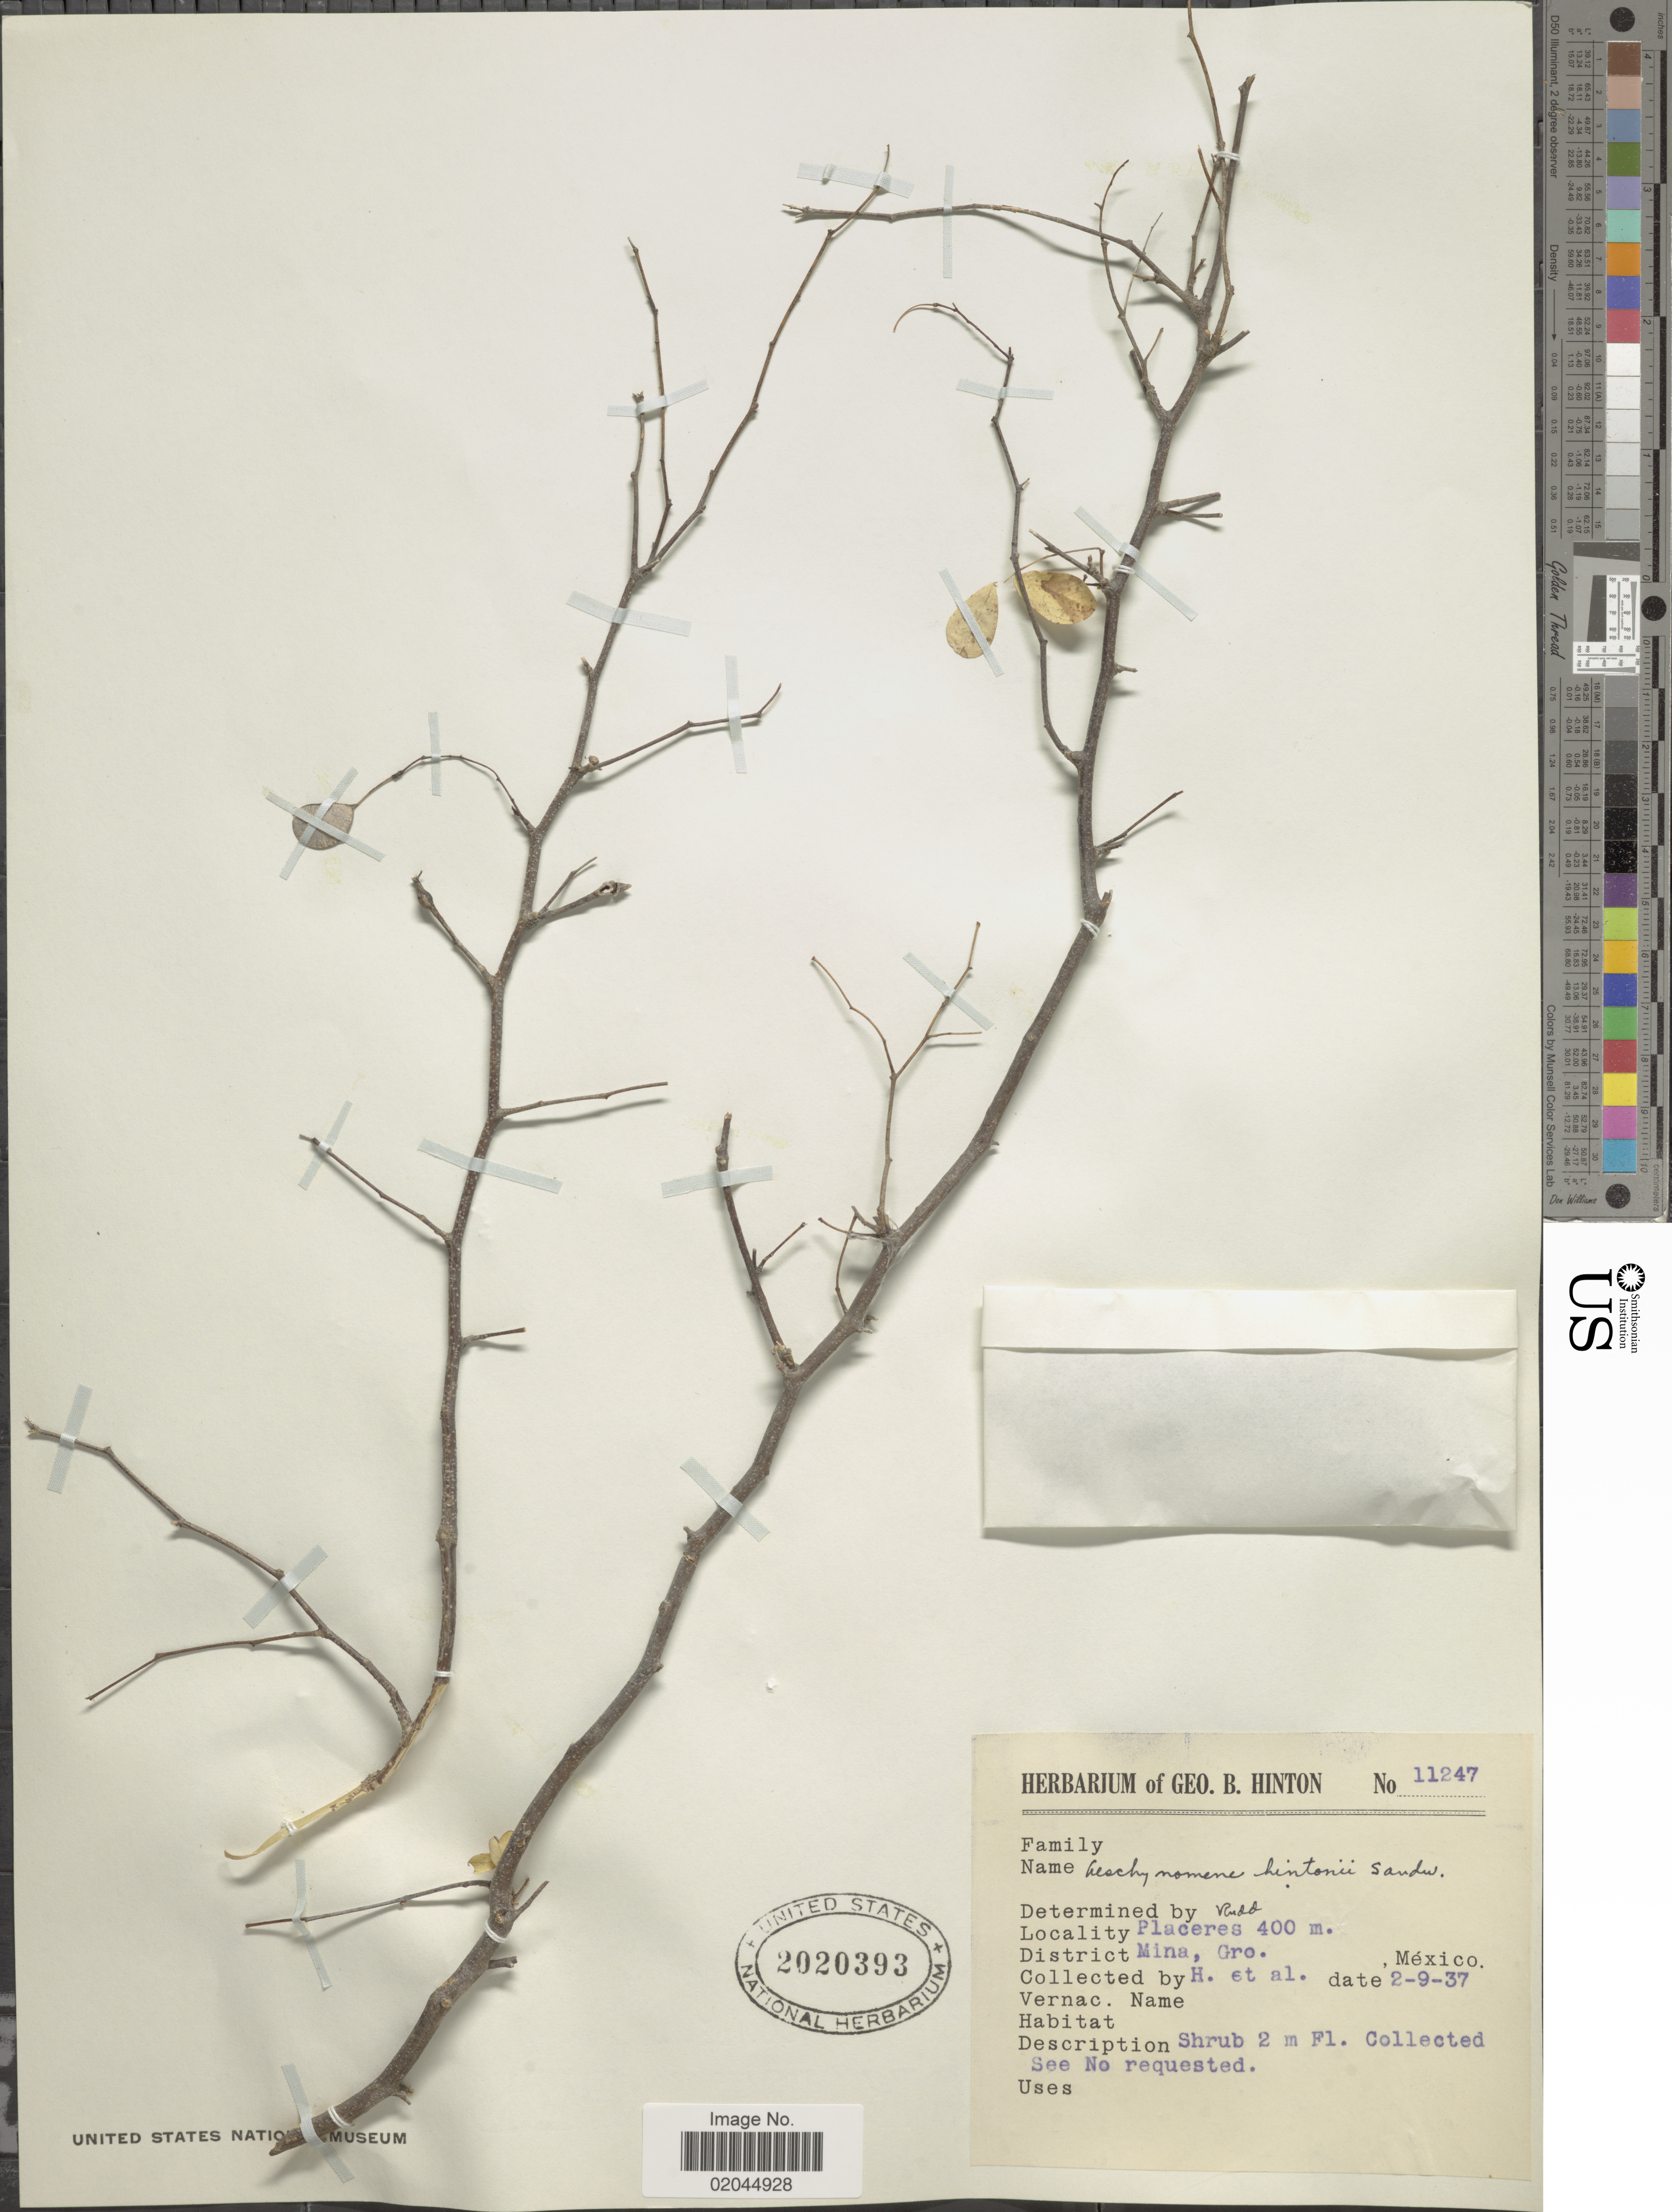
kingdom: Plantae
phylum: Tracheophyta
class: Magnoliopsida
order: Fabales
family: Fabaceae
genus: Aeschynomene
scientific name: Aeschynomene hintoni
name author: Sandwith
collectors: G. B. Hinton & et al.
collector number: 11247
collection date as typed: Transcribed d/m/y: 2/9/37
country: Mexico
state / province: Guerrero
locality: Placeres, District Mina, Gro.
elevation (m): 400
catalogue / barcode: US 2020393